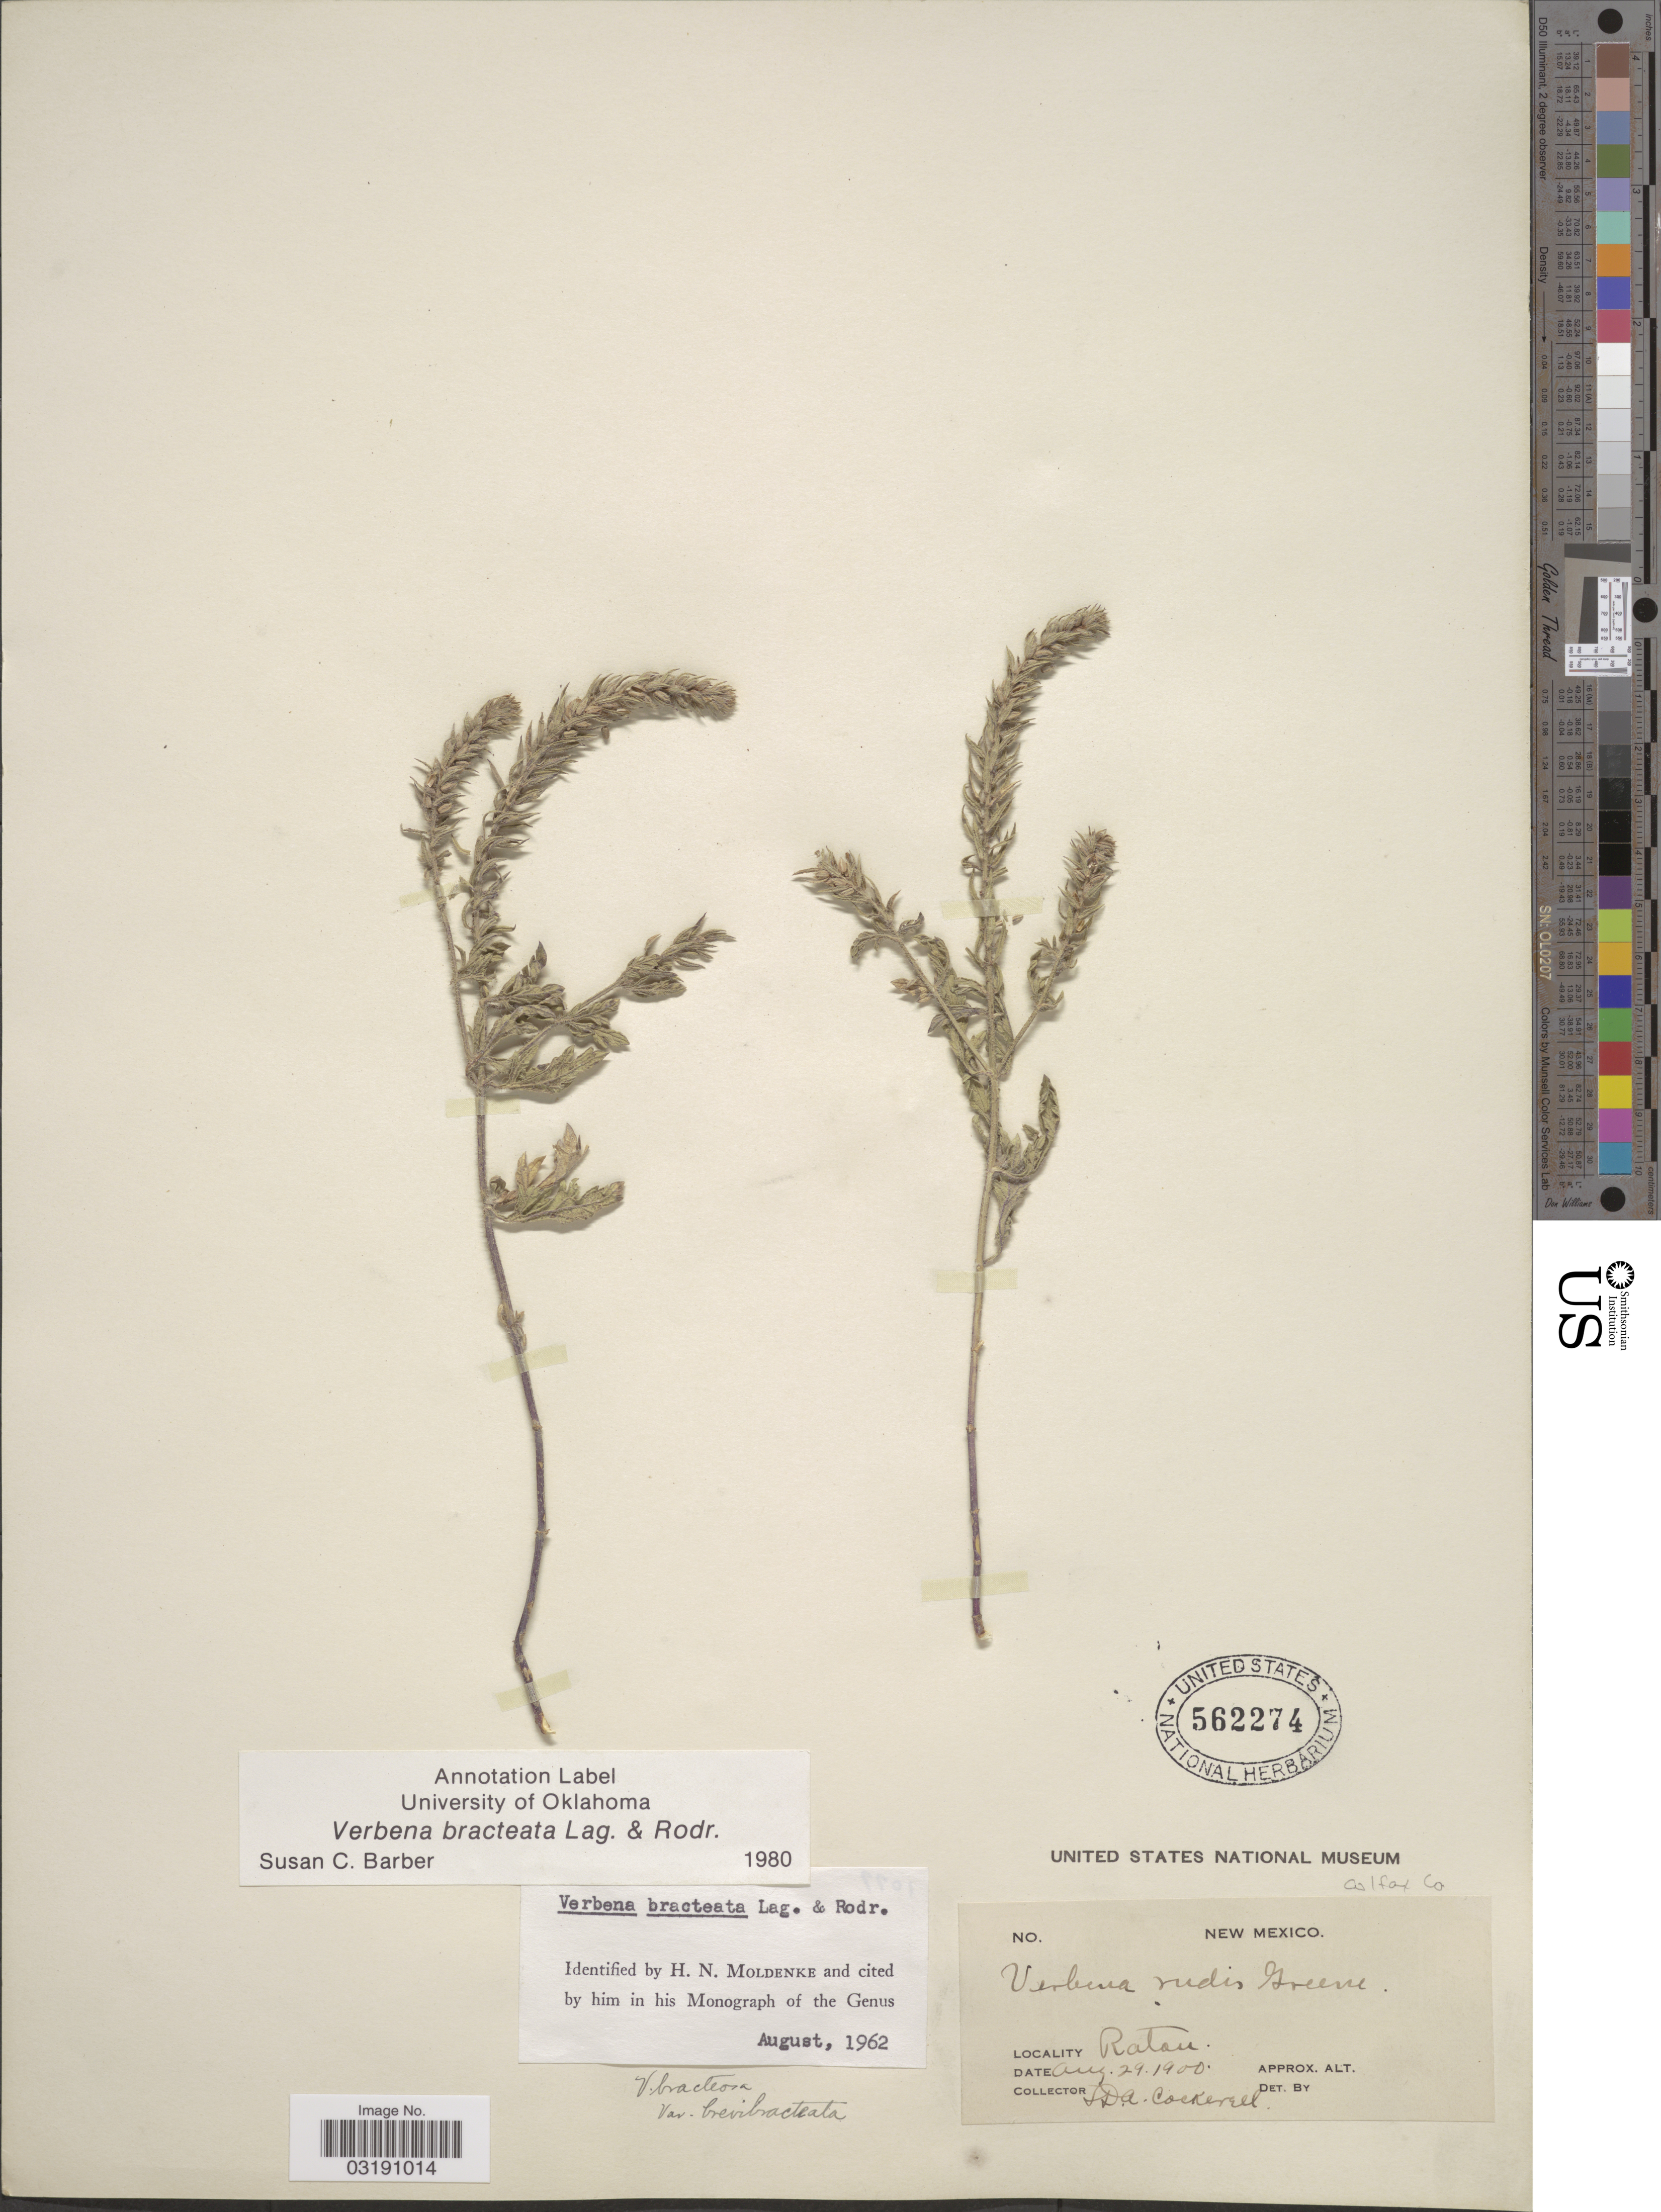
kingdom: Plantae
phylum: Tracheophyta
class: Magnoliopsida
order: Lamiales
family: Verbenaceae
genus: Verbena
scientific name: Verbena bracteata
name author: Cav. ex Lag. & Rodr.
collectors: T. Cockerell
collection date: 1900-08-29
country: United States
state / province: New Mexico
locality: Colfax Co. Raton.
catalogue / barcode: US 562274